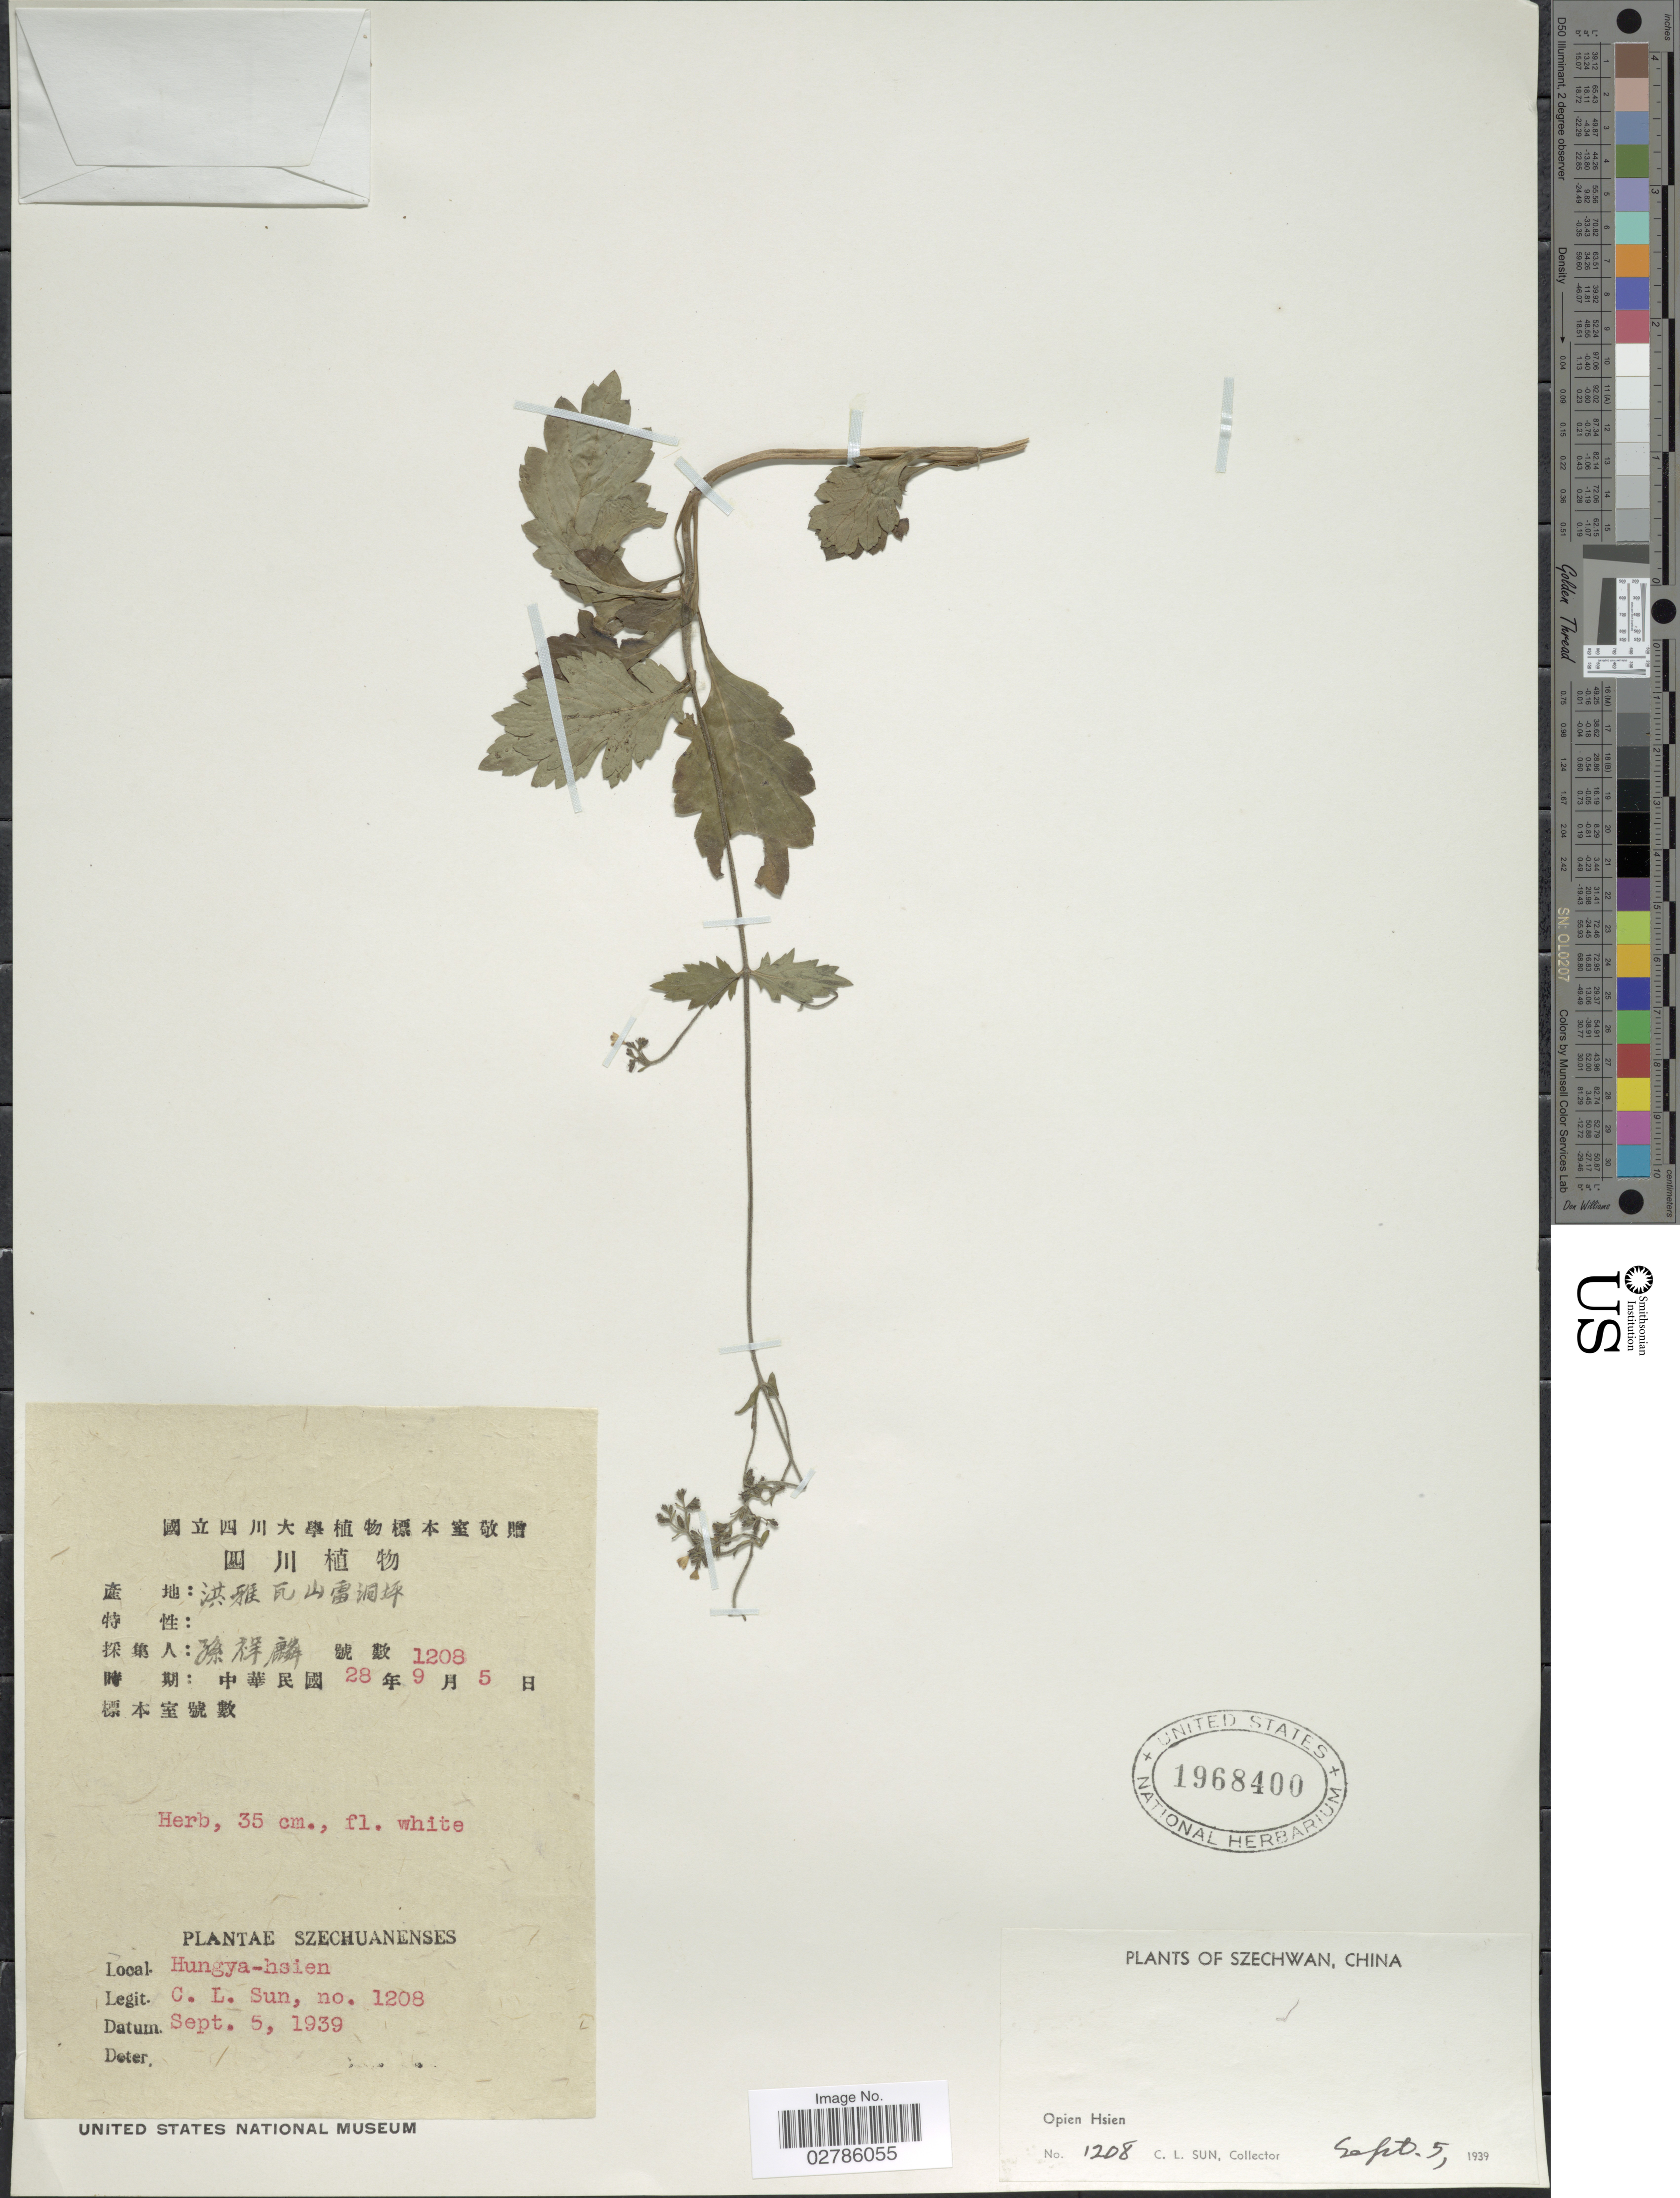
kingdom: Plantae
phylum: Tracheophyta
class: Magnoliopsida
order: Dipsacales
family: Caprifoliaceae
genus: Valeriana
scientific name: Valeriana sp.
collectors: C. Sun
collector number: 1208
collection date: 1939-09-05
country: China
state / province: Sichuan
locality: Szechuanenses. Hungya-hsien. Opien Hsien.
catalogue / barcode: US 1968400